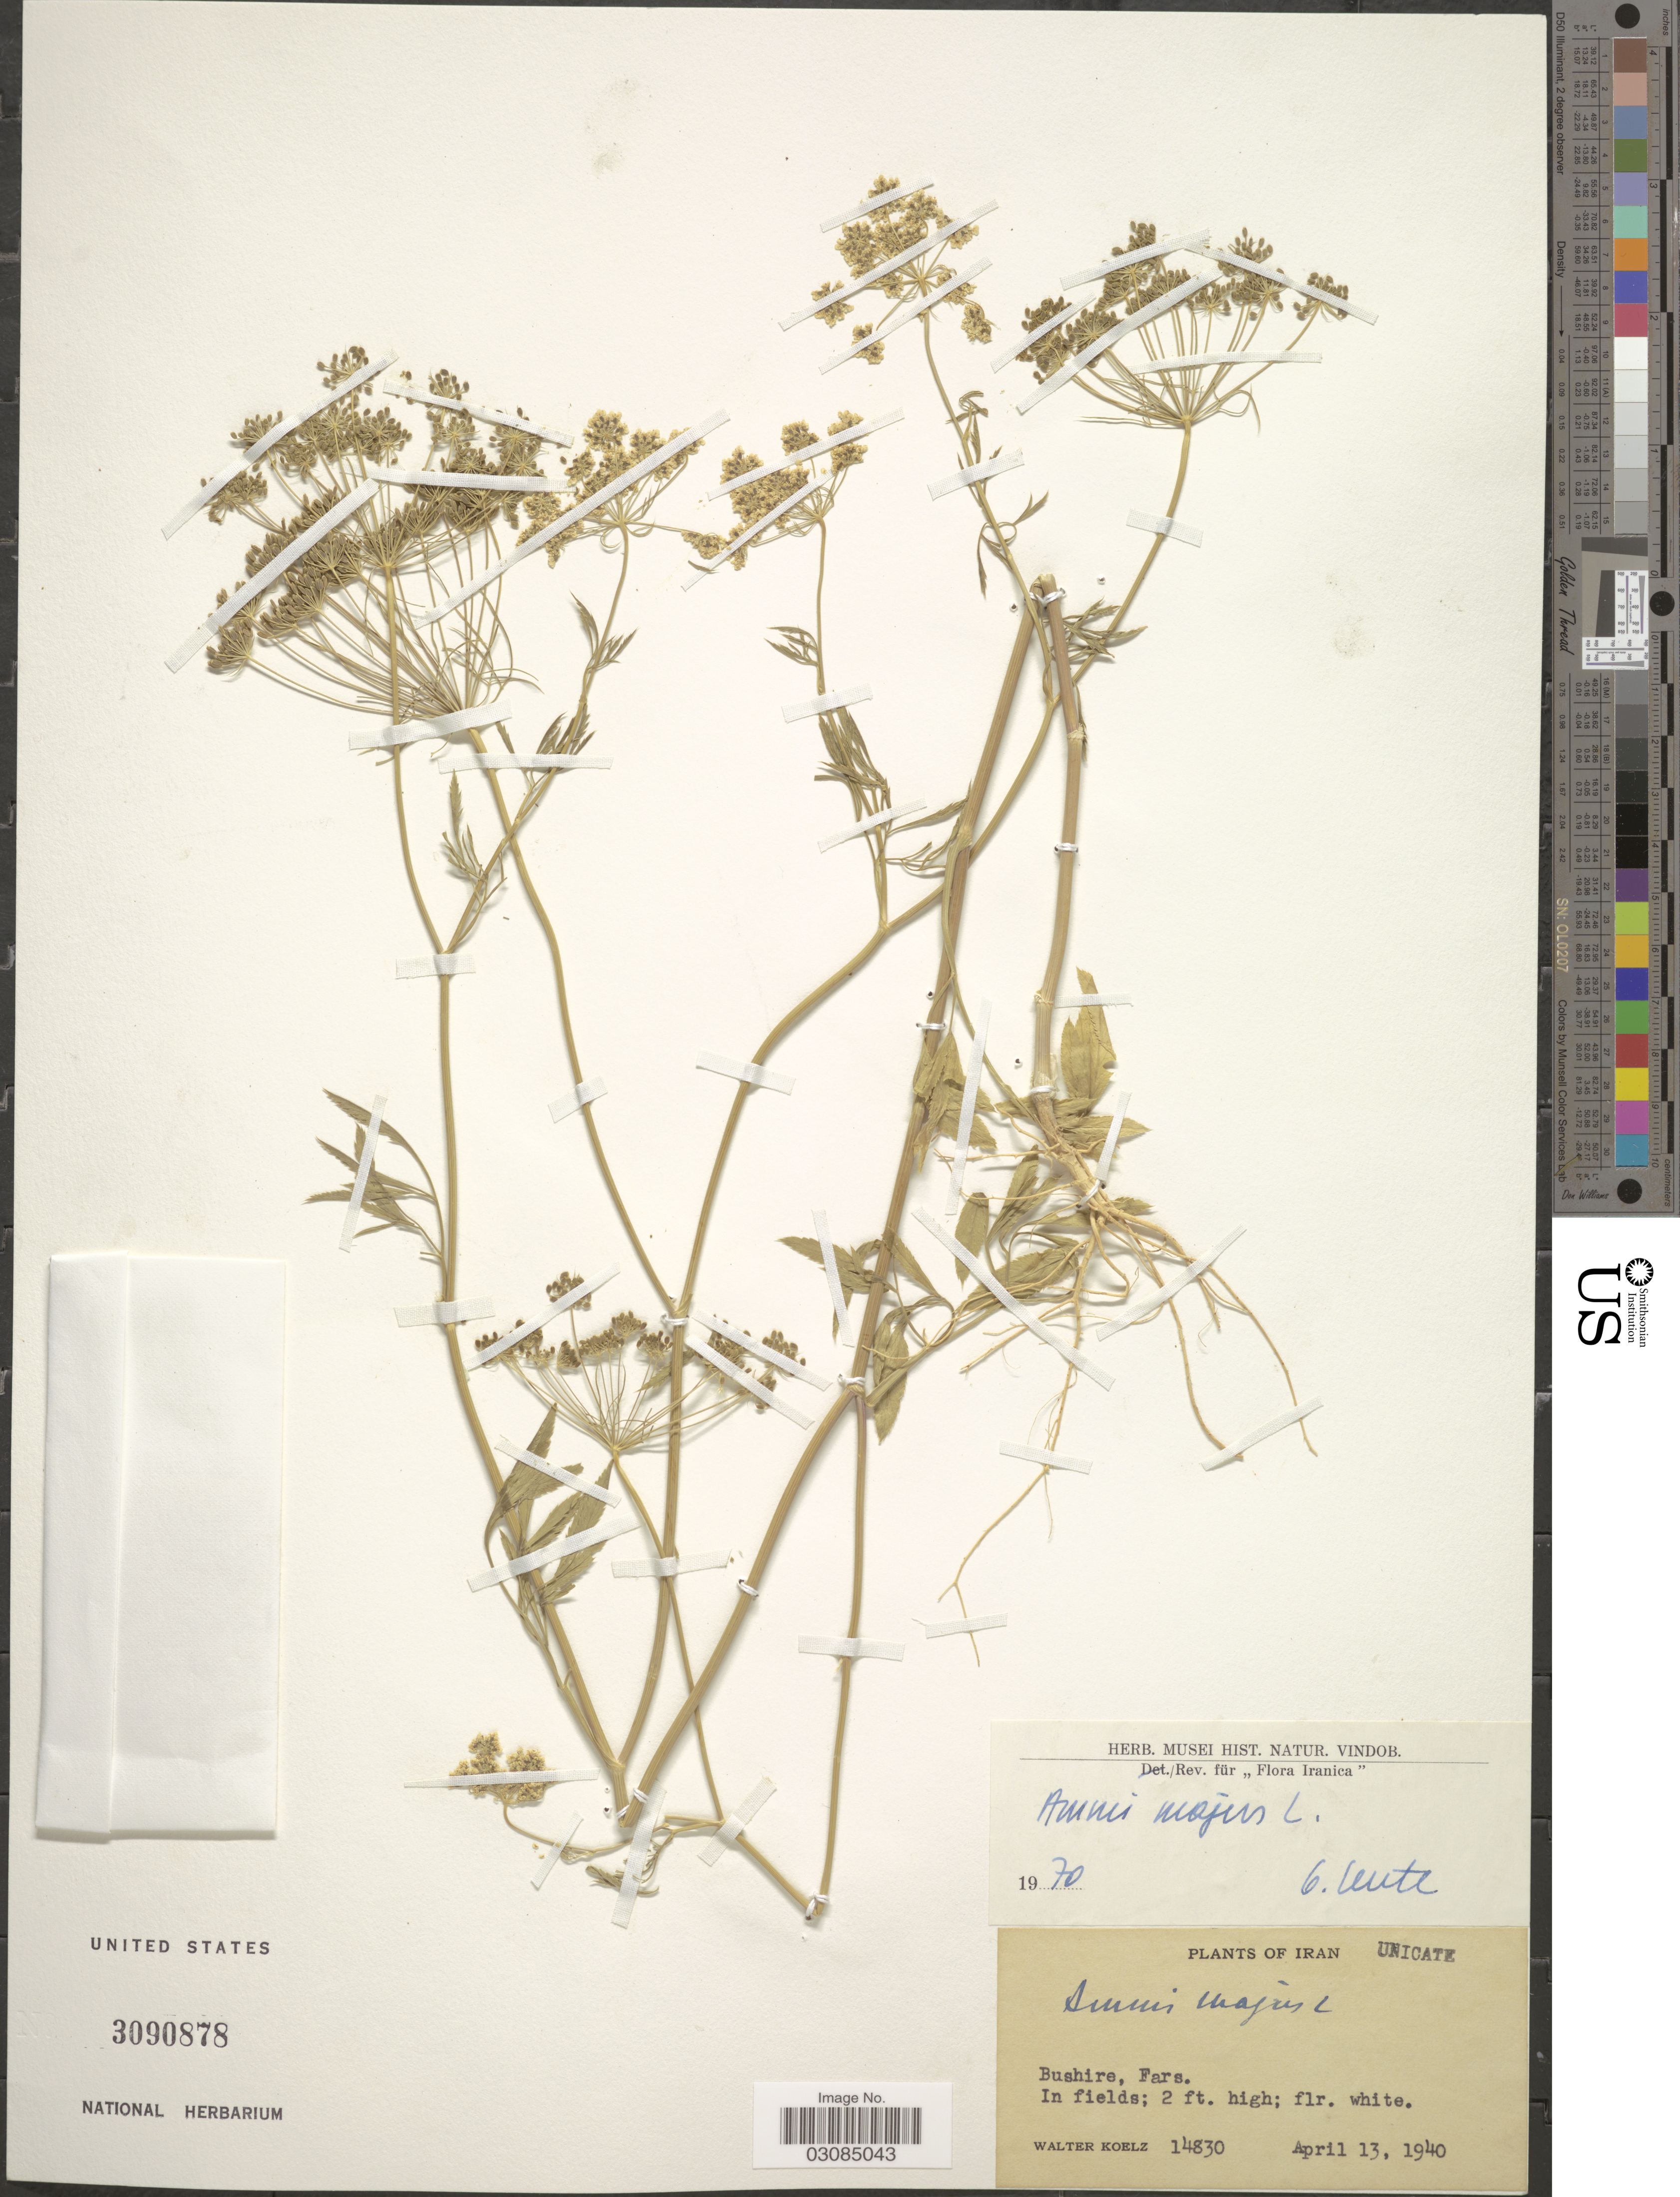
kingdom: Plantae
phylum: Tracheophyta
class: Magnoliopsida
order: Apiales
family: Apiaceae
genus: Ammi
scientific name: Ammi majus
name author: L.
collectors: W. N. Koelz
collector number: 14830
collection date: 1940-04-13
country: Iran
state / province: Fars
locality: Bushire.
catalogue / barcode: US 3090878